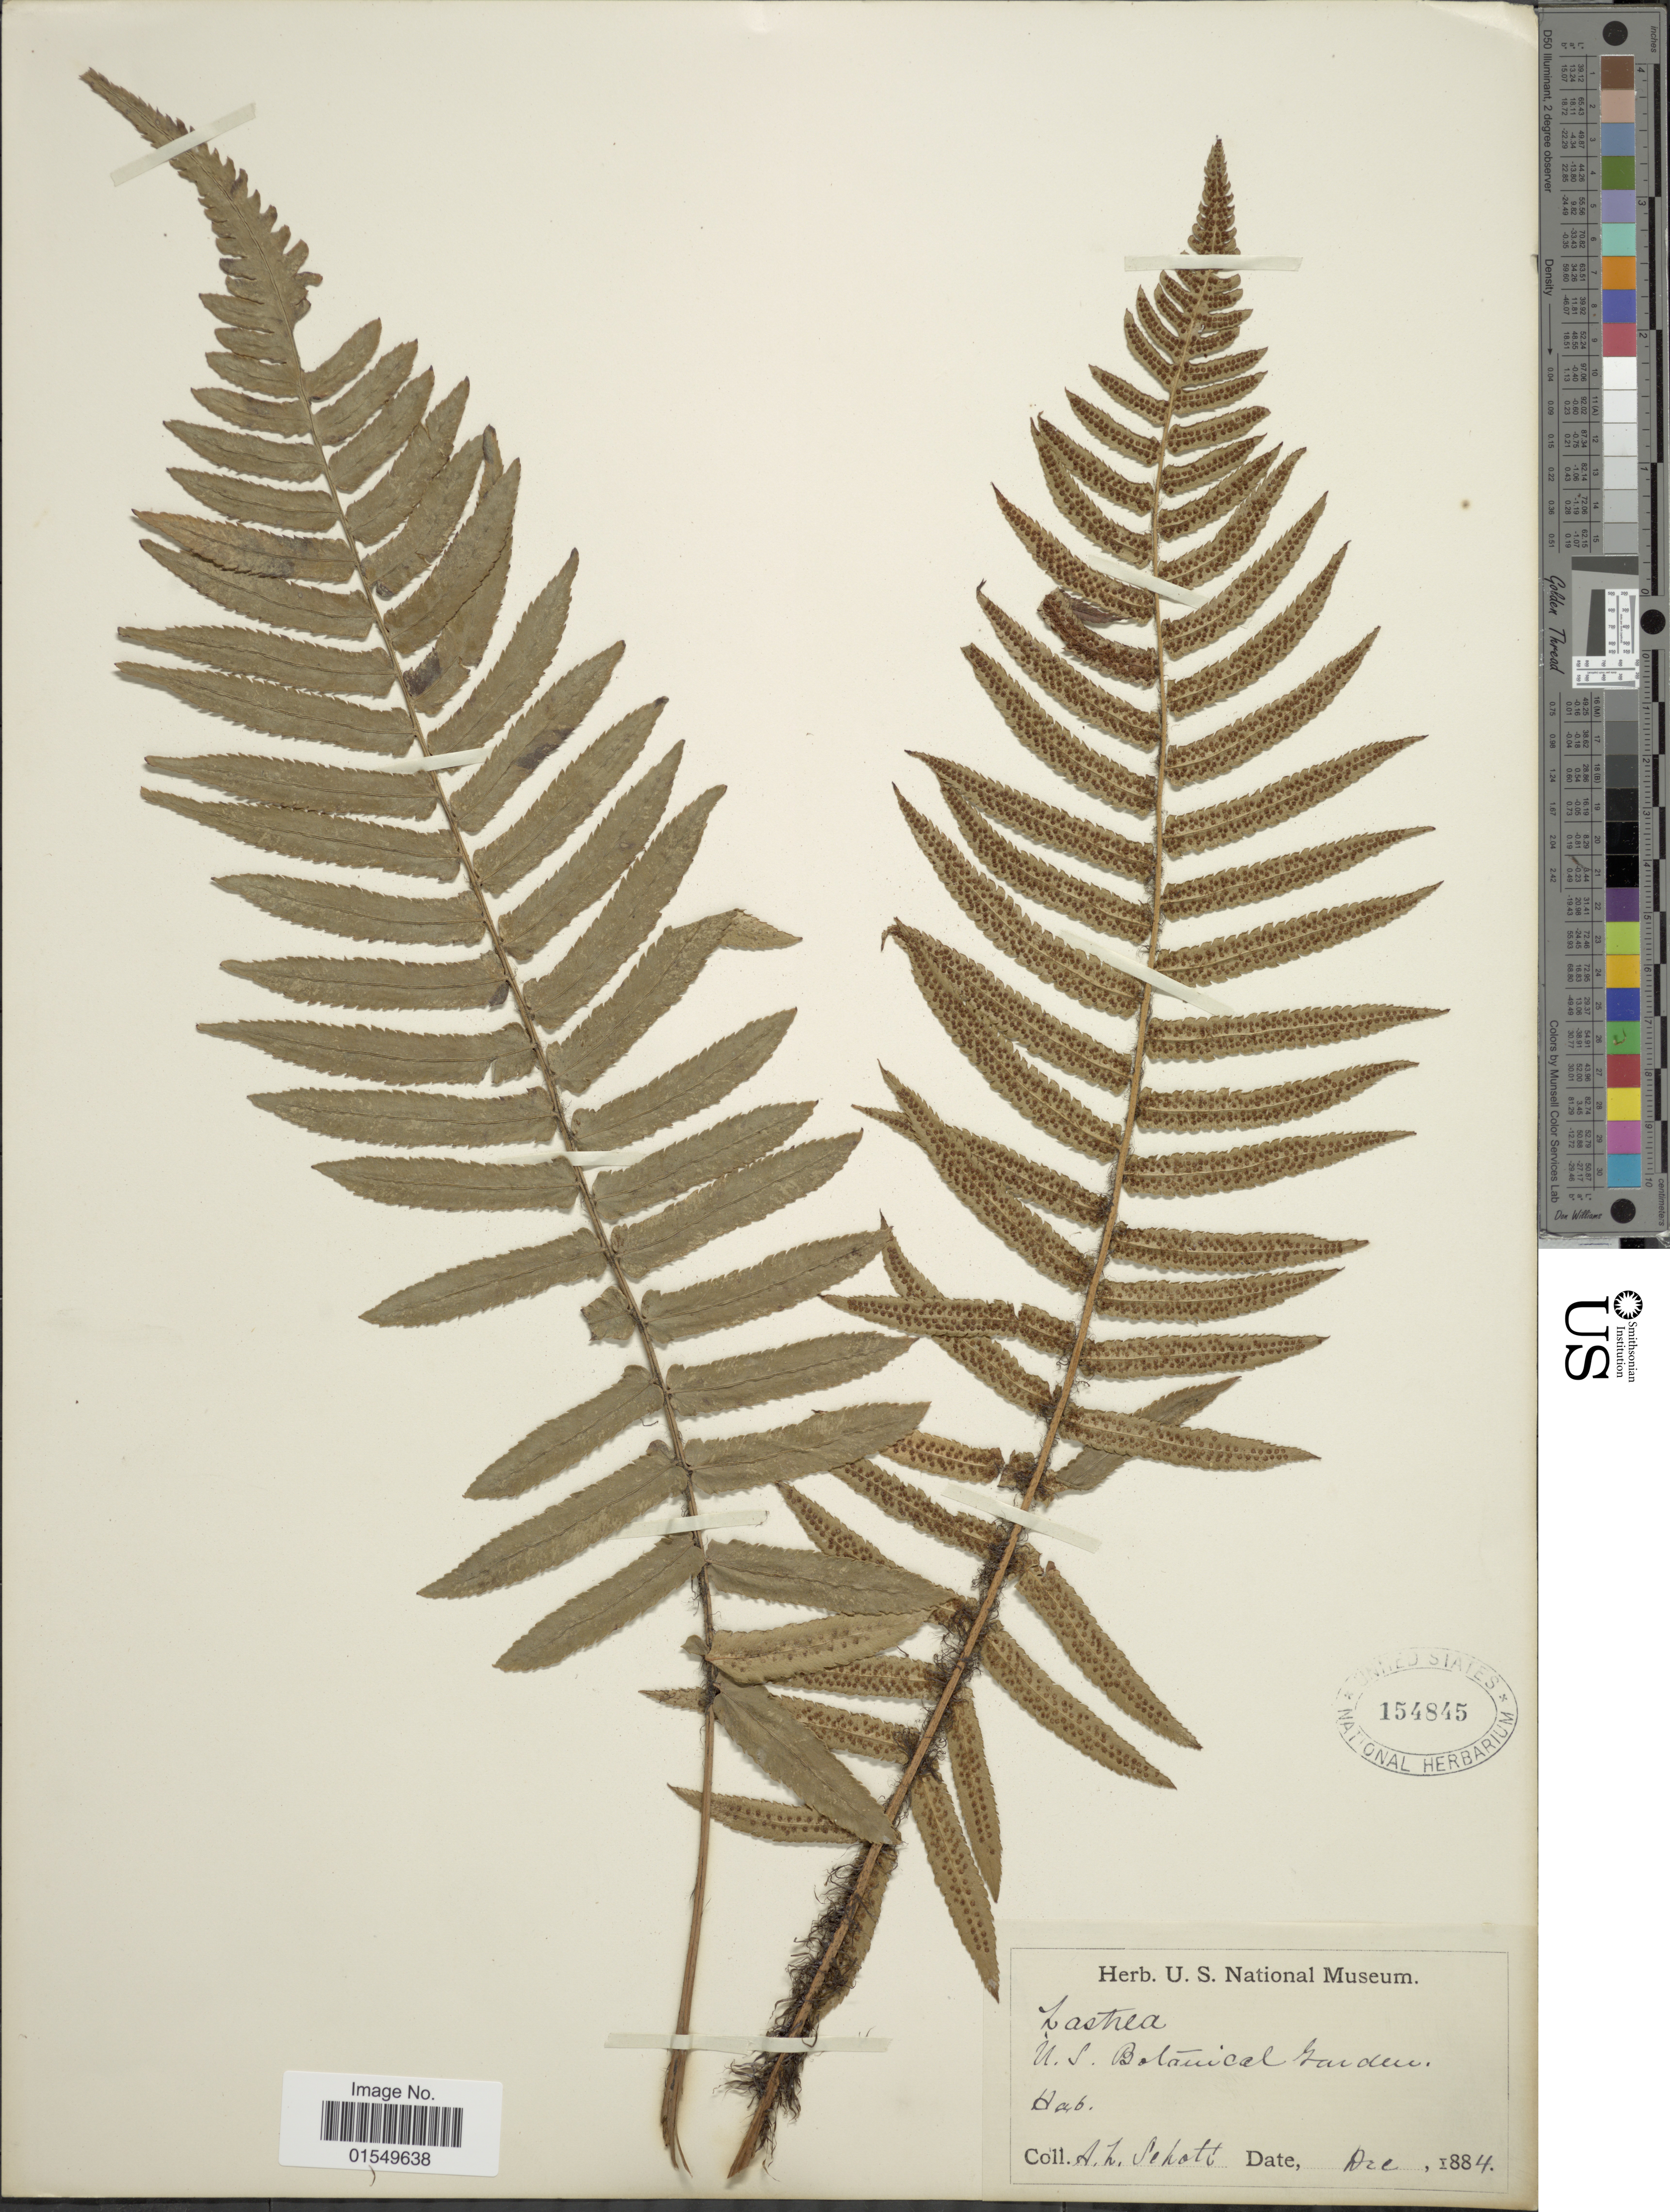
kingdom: Plantae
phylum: Tracheophyta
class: Polypodiopsida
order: Polypodiales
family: Dryopteridaceae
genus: Dryopteris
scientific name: Dryopteris atrata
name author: (Wall. ex Kunze) Ching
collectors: A. L. Schott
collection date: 1884-12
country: United States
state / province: District of Columbia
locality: U. S. Botanical Garden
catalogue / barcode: US 154845